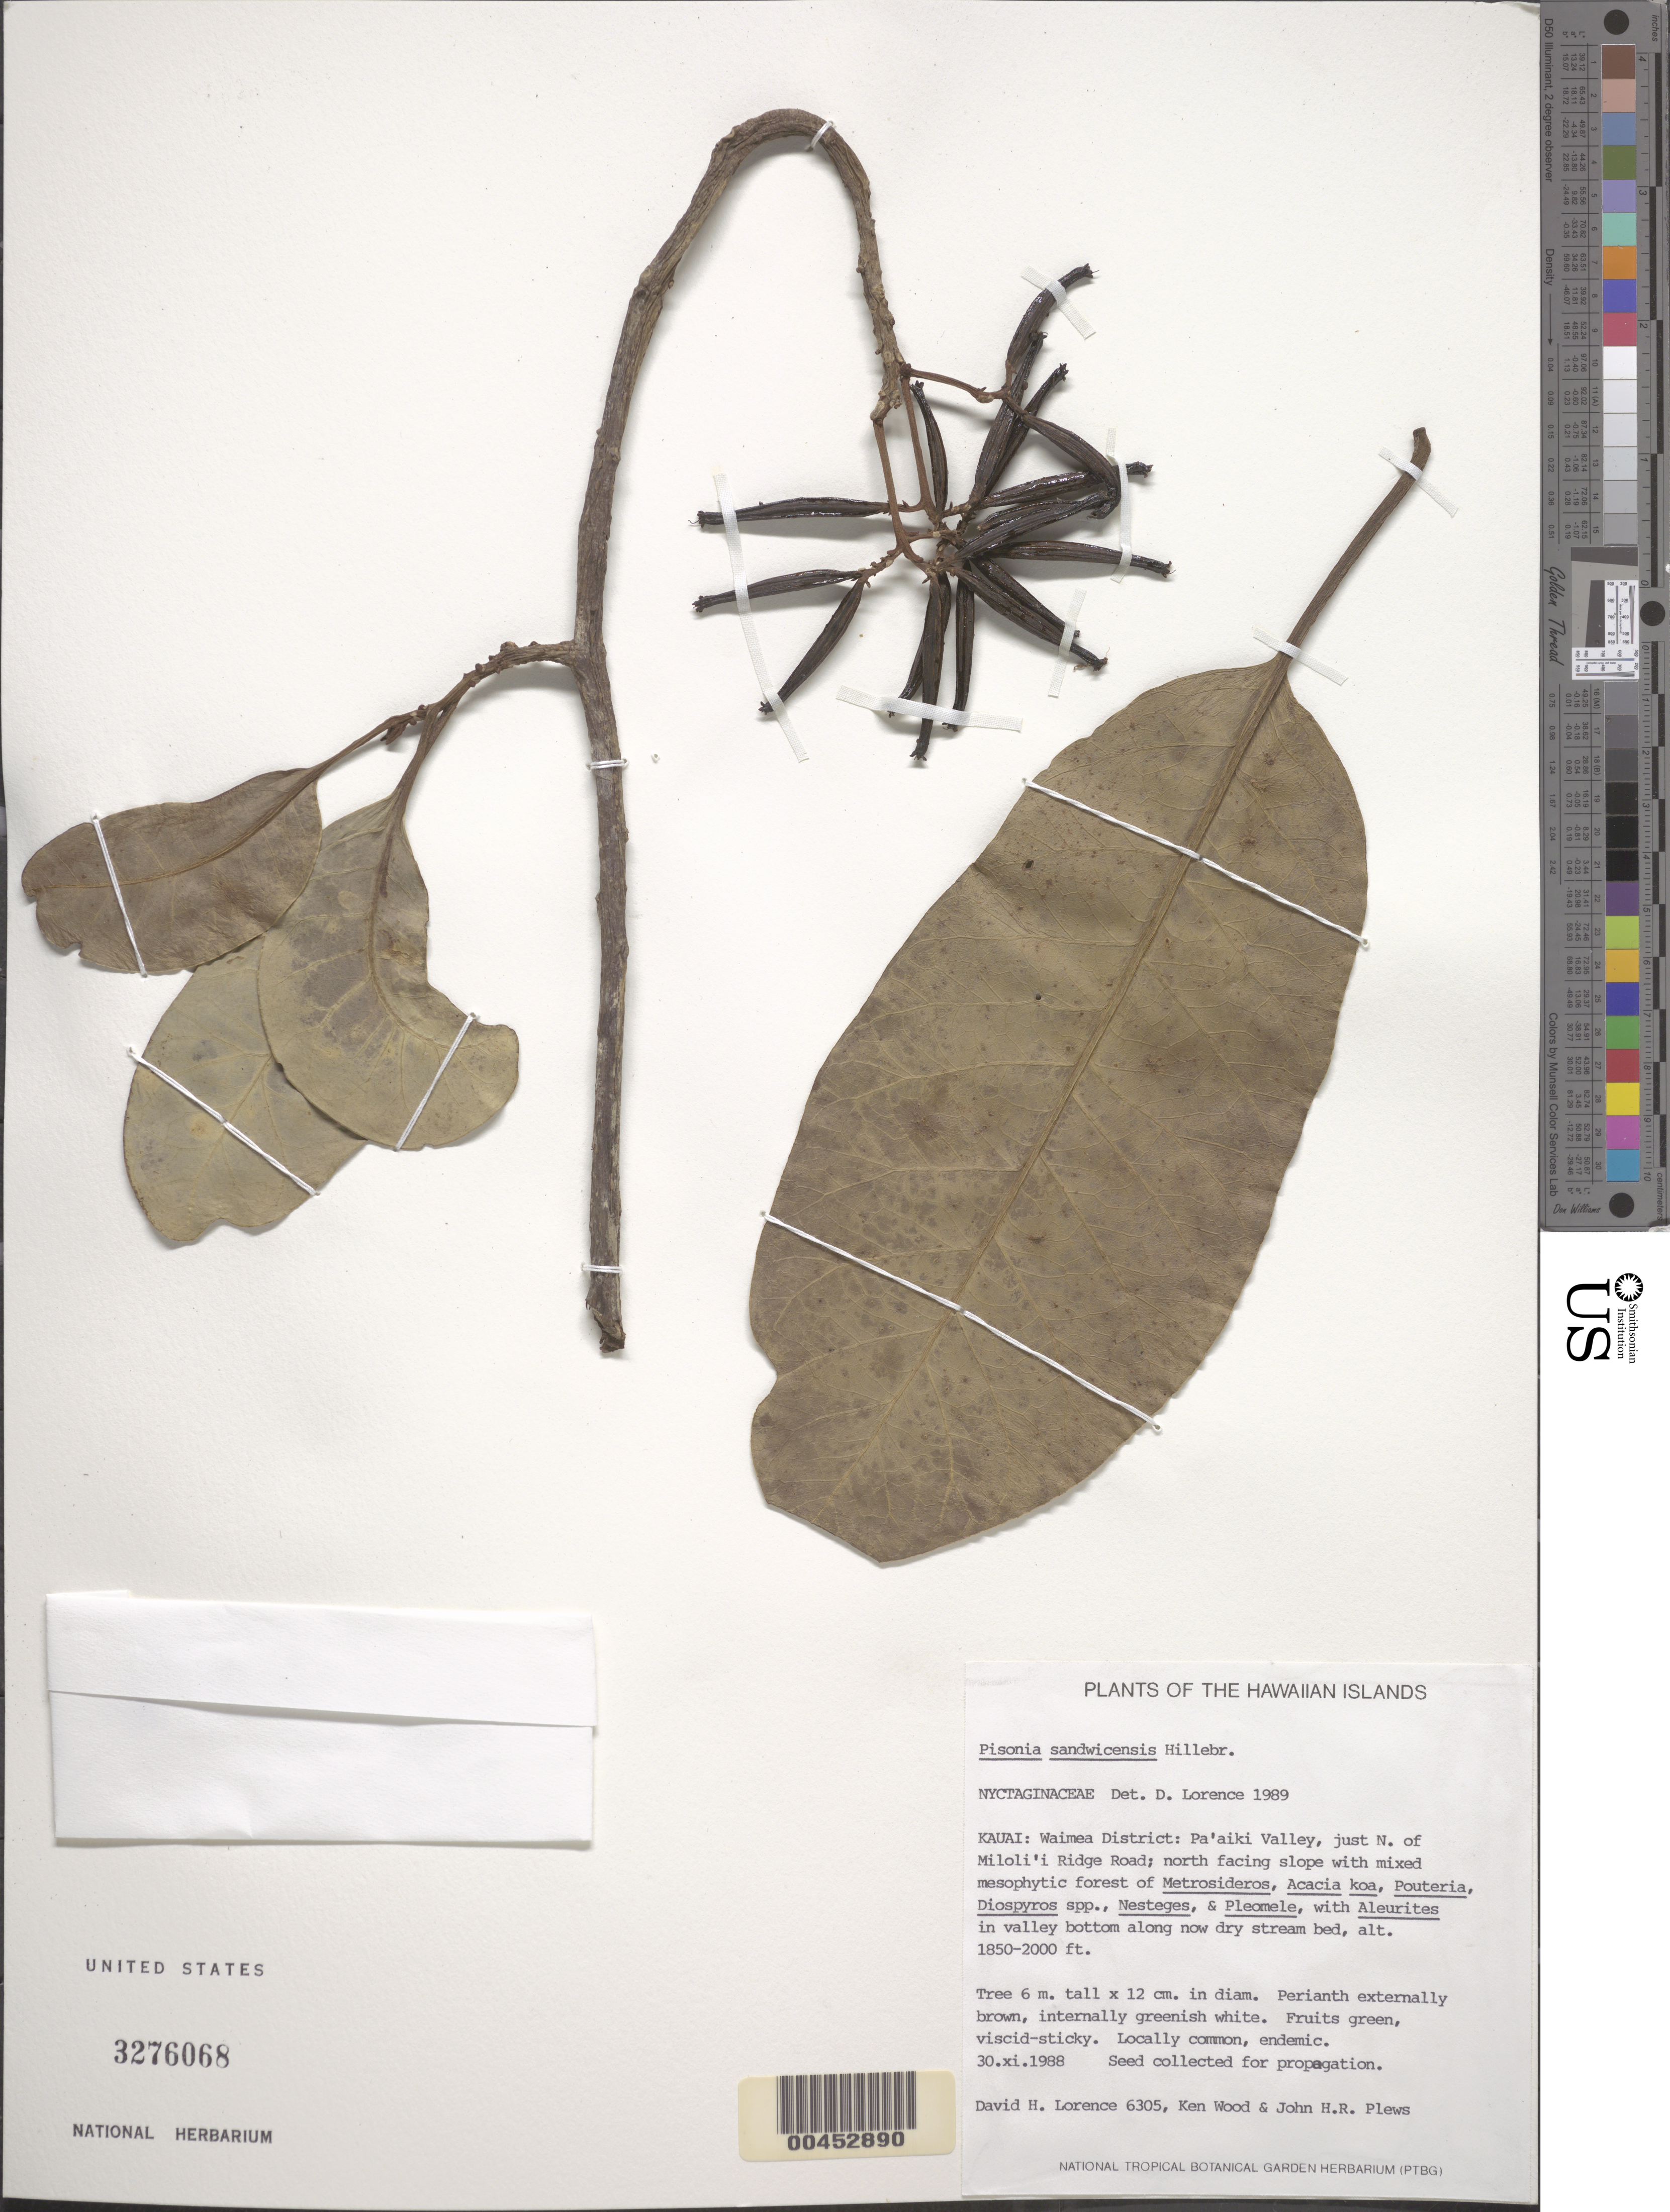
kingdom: Plantae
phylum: Tracheophyta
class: Magnoliopsida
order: Caryophyllales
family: Nyctaginaceae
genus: Rockia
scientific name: Rockia sandwicensis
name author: (Hillebr.) Heimerl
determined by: Wagner, W. L., (BOT), Smithsonian Institution - National Museum of Natural History (UNITED STATES)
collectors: D. Lorence, K. Wood & J. Plews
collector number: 6305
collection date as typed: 30 Nov 1988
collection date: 1988-11-30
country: United States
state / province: Hawaii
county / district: Kauai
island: Kaua'i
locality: Waimea Dist: Paaiki Valley, just N of Milolii Ridge Rd; N facing slope, in valley bottom along now dry stream bed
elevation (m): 564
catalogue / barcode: US 3276068